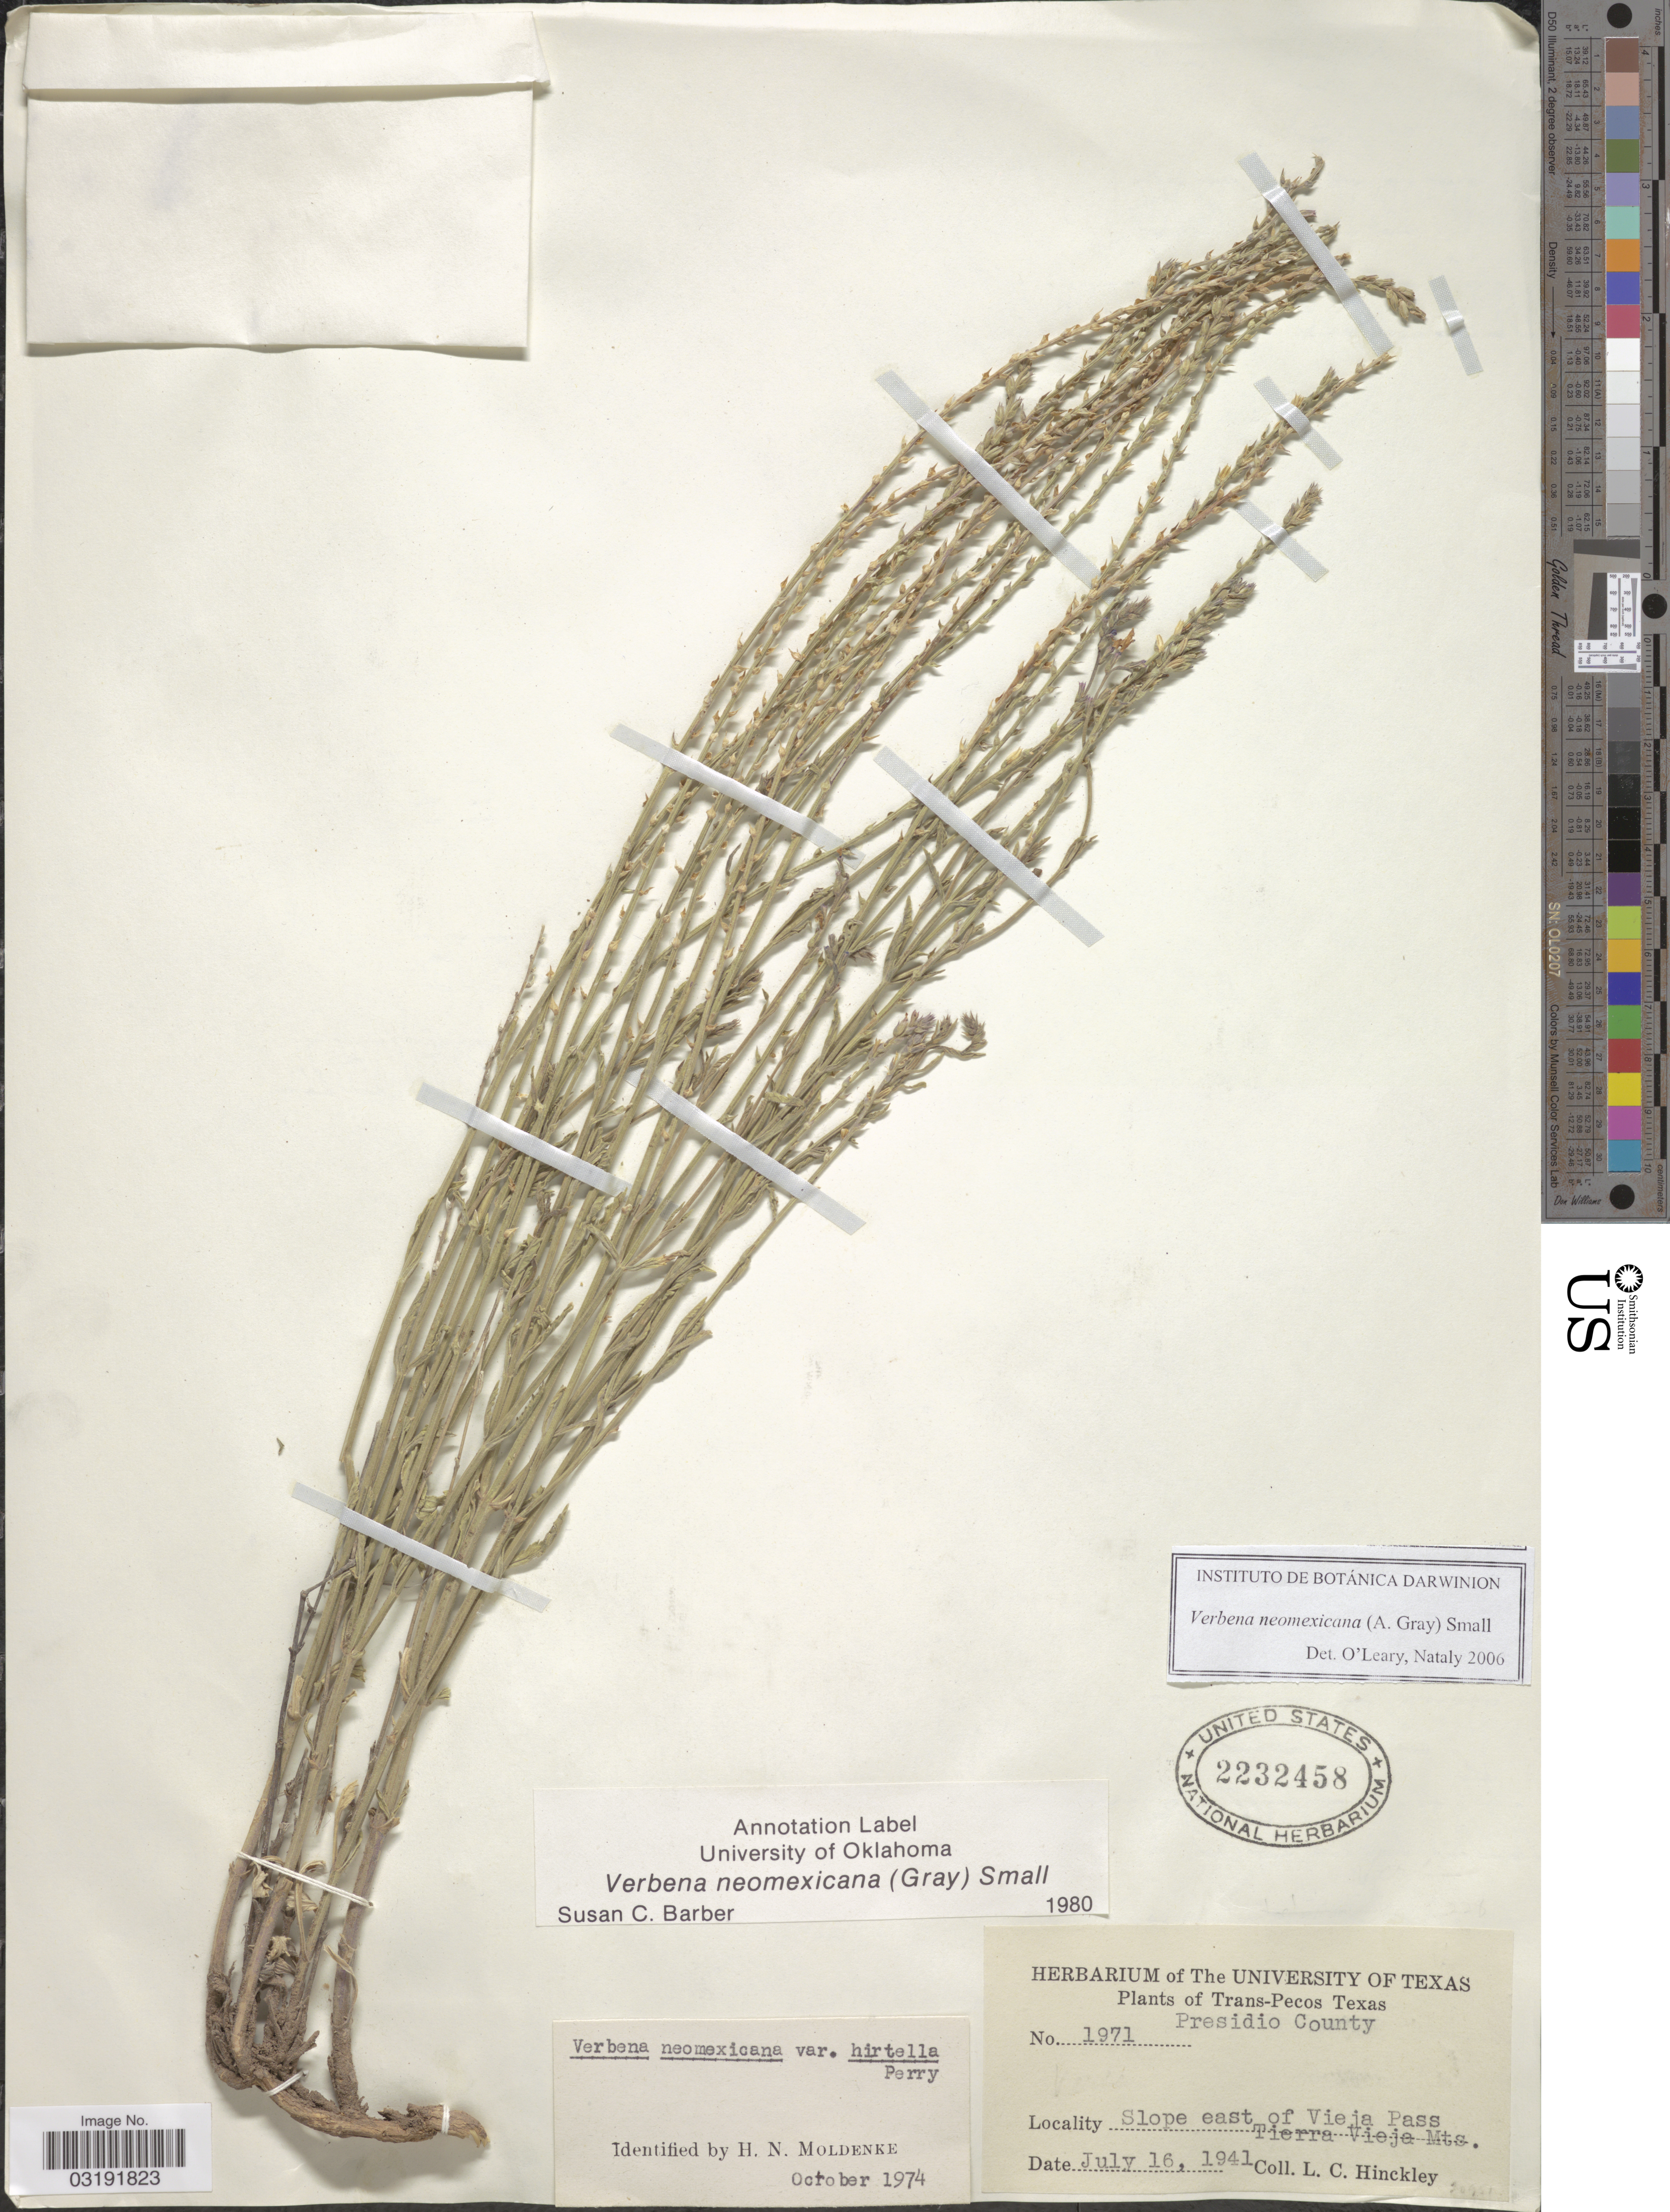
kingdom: Plantae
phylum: Tracheophyta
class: Magnoliopsida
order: Lamiales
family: Verbenaceae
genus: Verbena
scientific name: Verbena neomexicana var. hirtella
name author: L.M. Perry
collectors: L. Hinckley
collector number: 1971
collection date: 1941-07-16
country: United States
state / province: Texas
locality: Trans-Pecos Texas. Presidio County. Slope east of Vieja Pass Tierra Vieja Mts.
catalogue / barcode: US 2232458